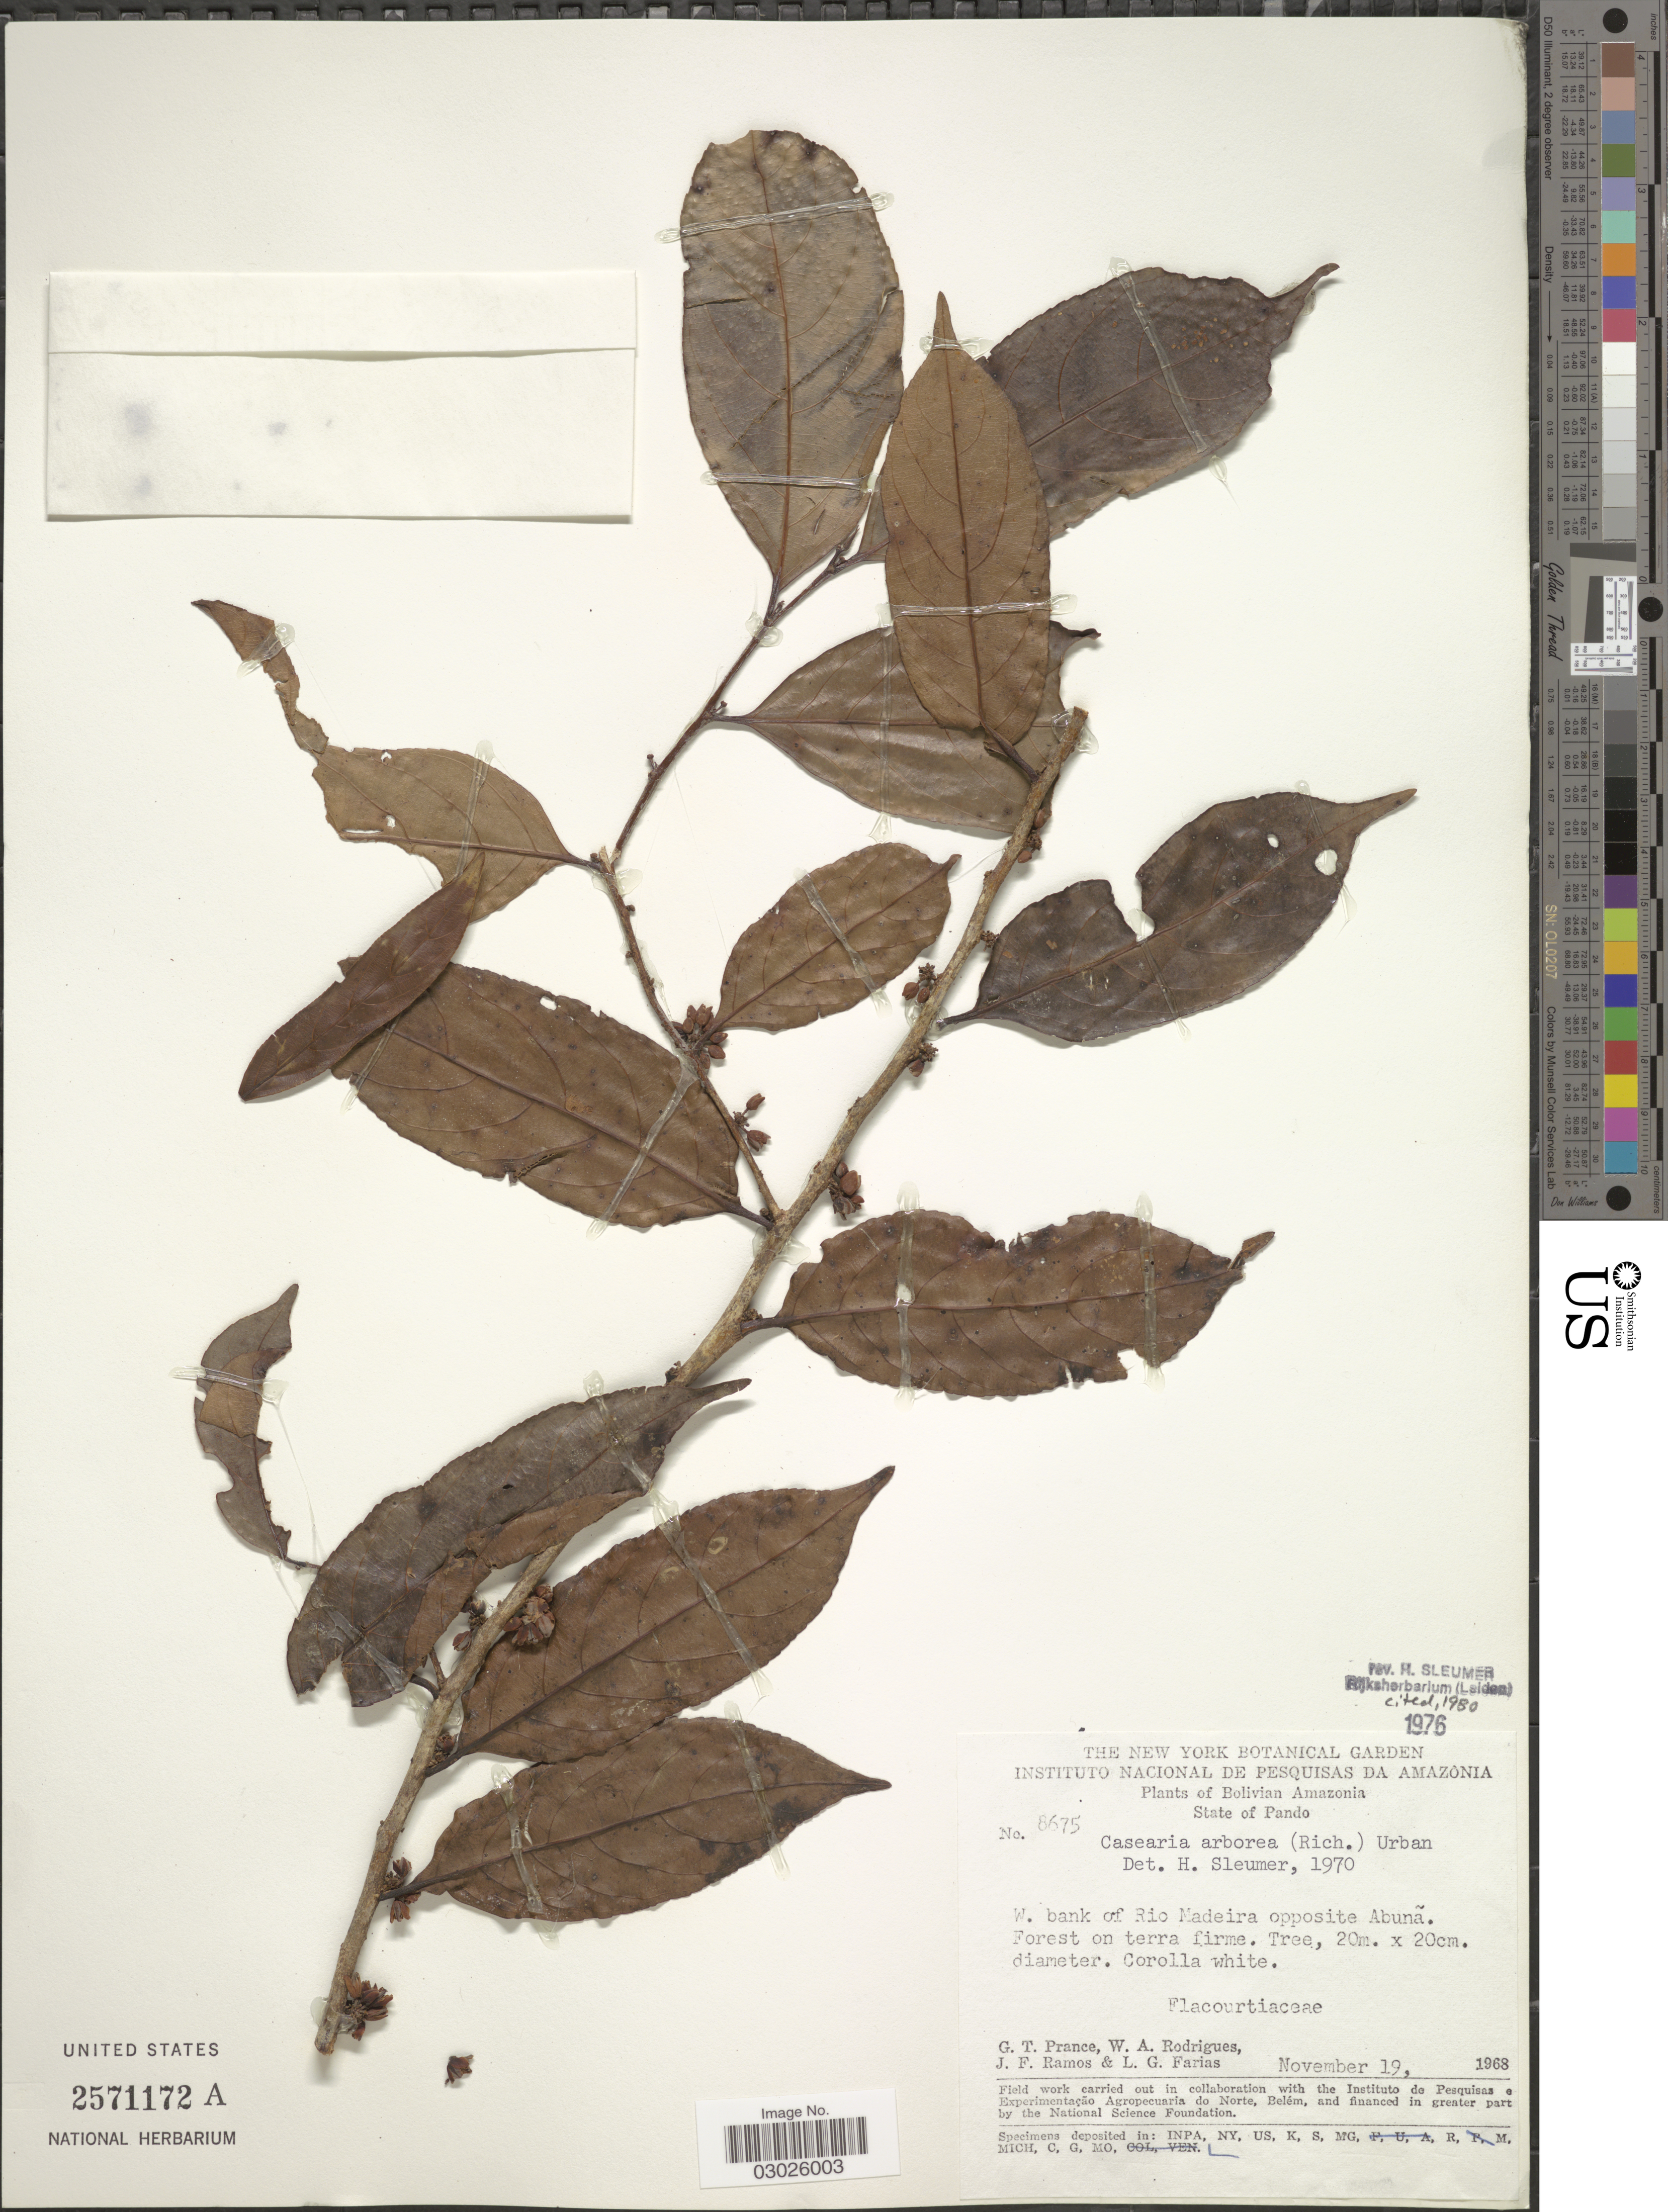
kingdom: Plantae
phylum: Tracheophyta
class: Magnoliopsida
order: Malpighiales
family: Salicaceae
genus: Casearia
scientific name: Casearia arborea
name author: (Rich.) Urb.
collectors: G. T. Prance, W. A. Rodrigues, J. F. Ramos & L. G. Farias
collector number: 8675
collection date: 1968-11-19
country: Bolivia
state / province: Pando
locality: Bolivian Amazonia. W. bank of Rio Madeira opposite Abunã. Forest on terra firme.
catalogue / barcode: US 2571172A